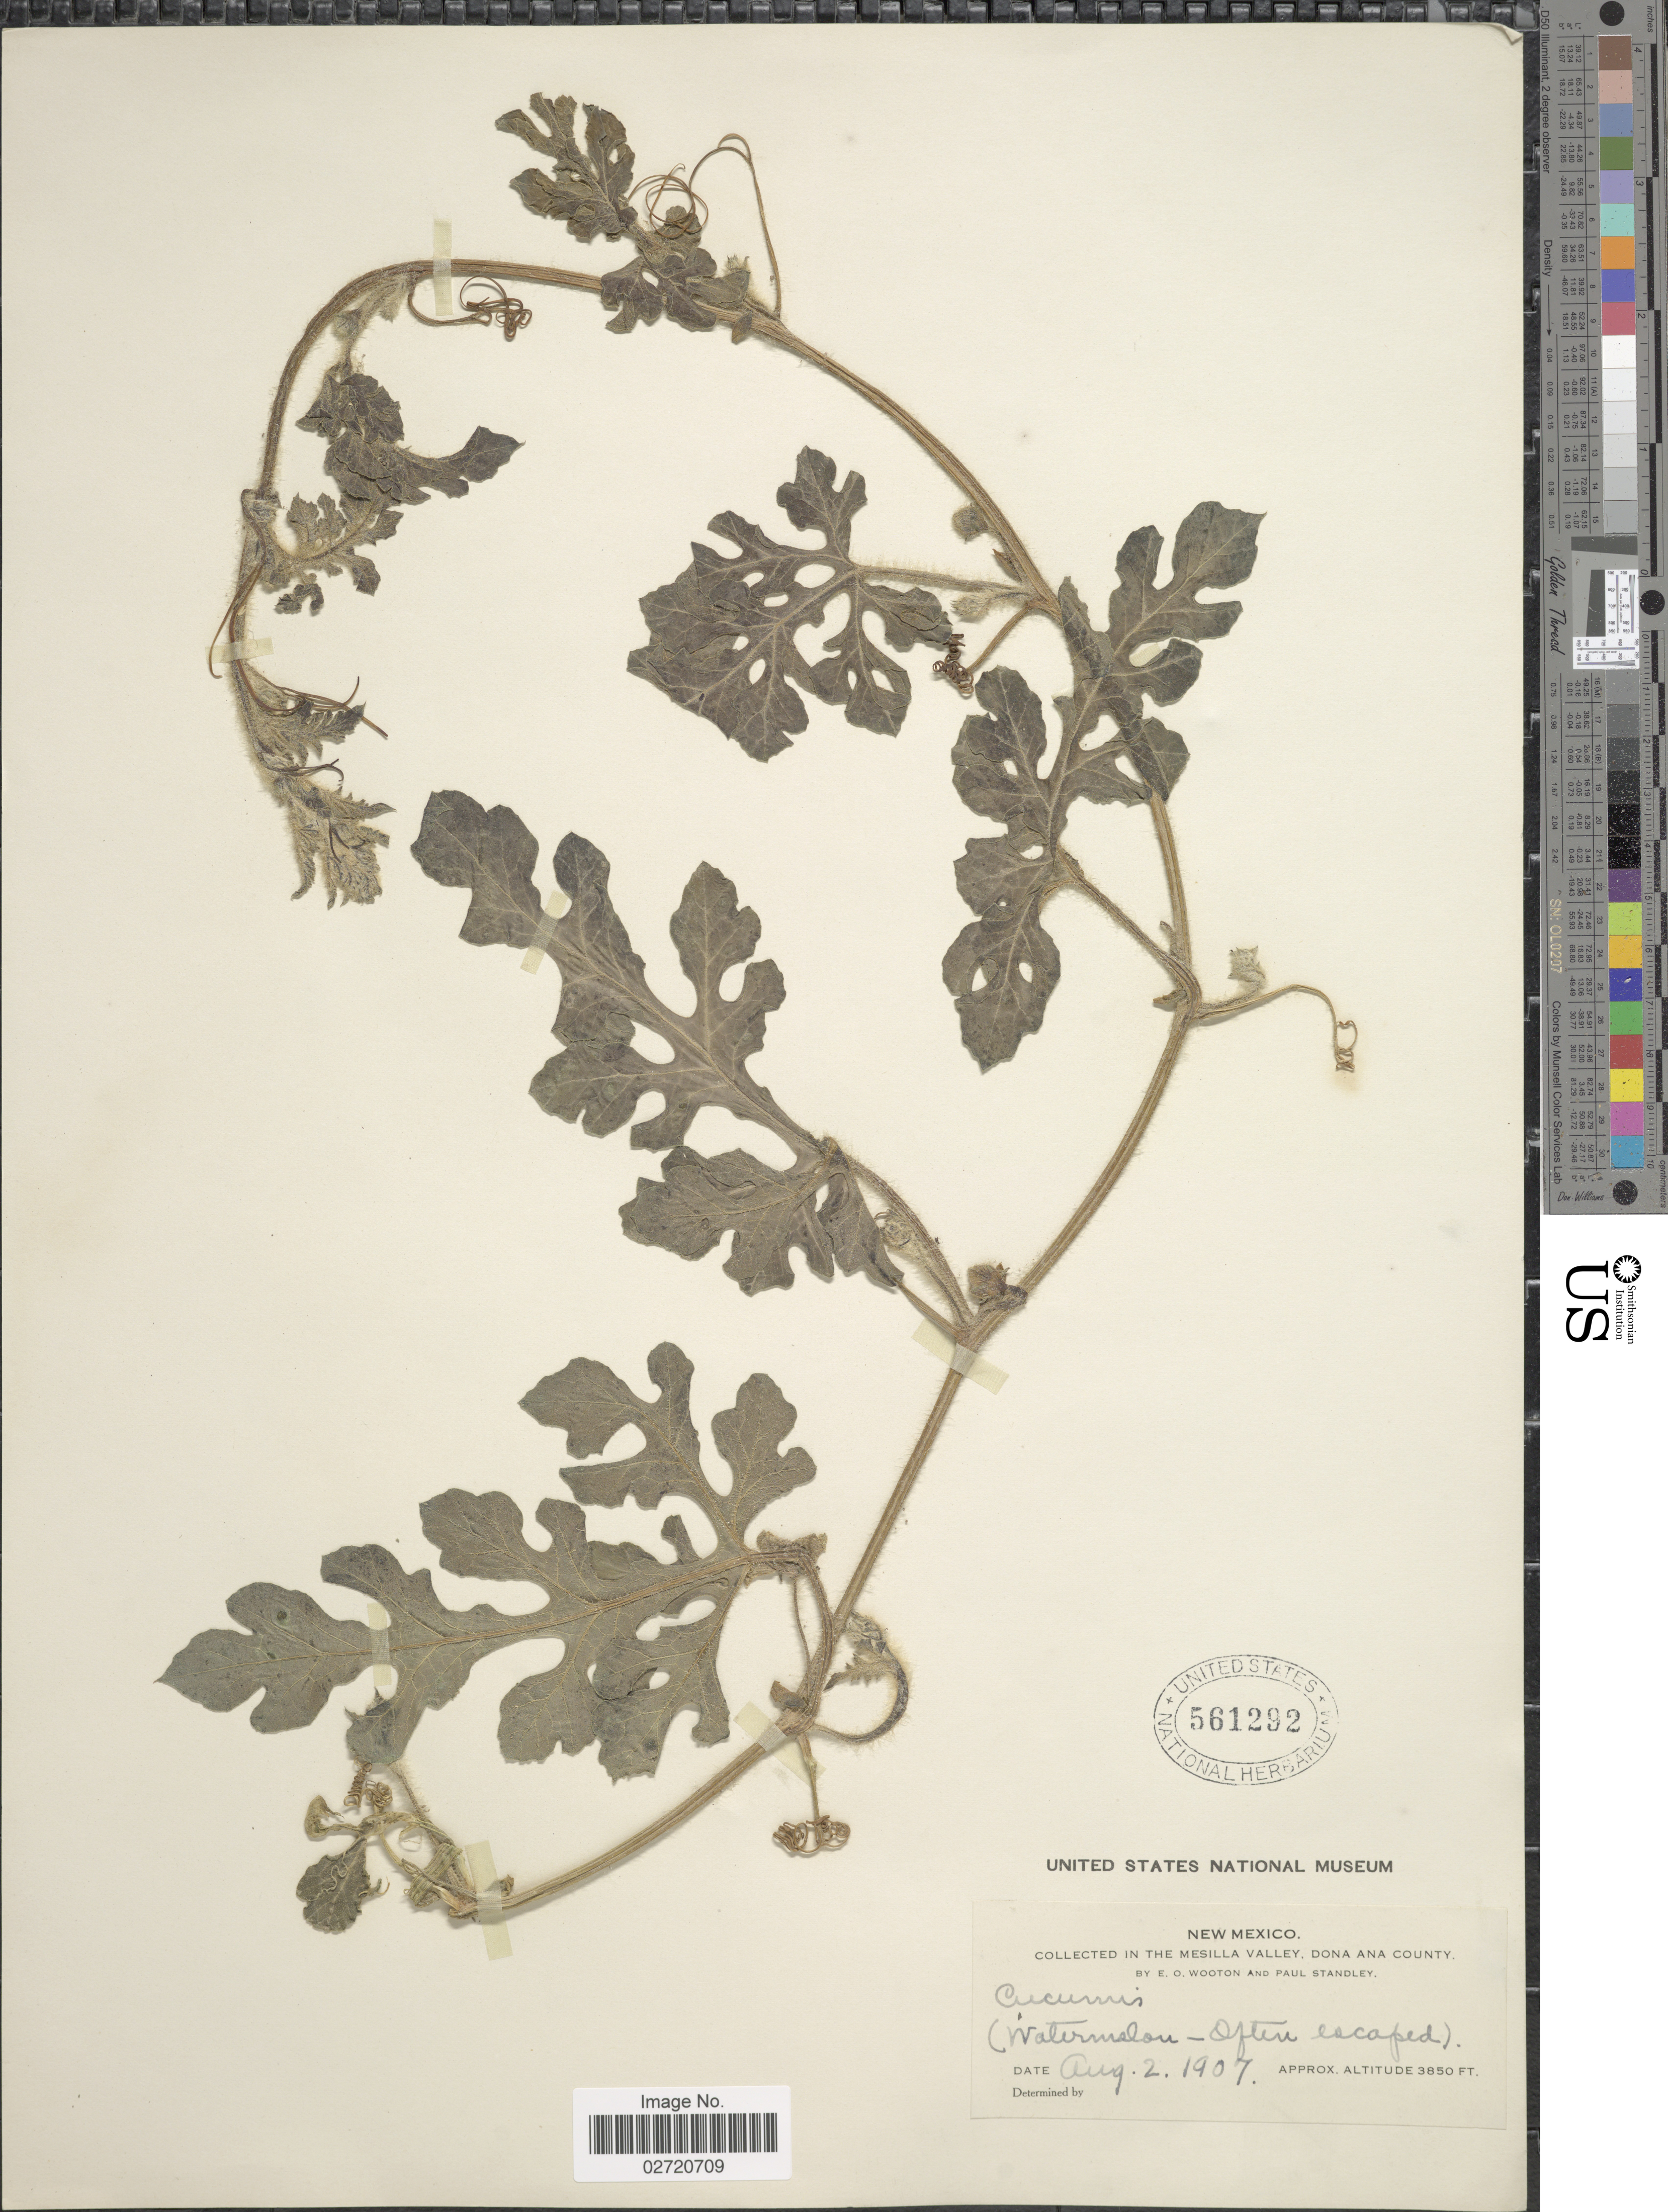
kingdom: Plantae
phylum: Tracheophyta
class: Magnoliopsida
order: Cucurbitales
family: Cucurbitaceae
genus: Citrullus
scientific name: Citrullus lanatus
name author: (Thunb.) Matsum. & Nakai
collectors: E. O. Wooton & P. C. Standley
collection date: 1907-08-02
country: United States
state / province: New Mexico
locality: In the Mesilla Valley, Dona Ana County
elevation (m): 1173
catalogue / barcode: US 561292